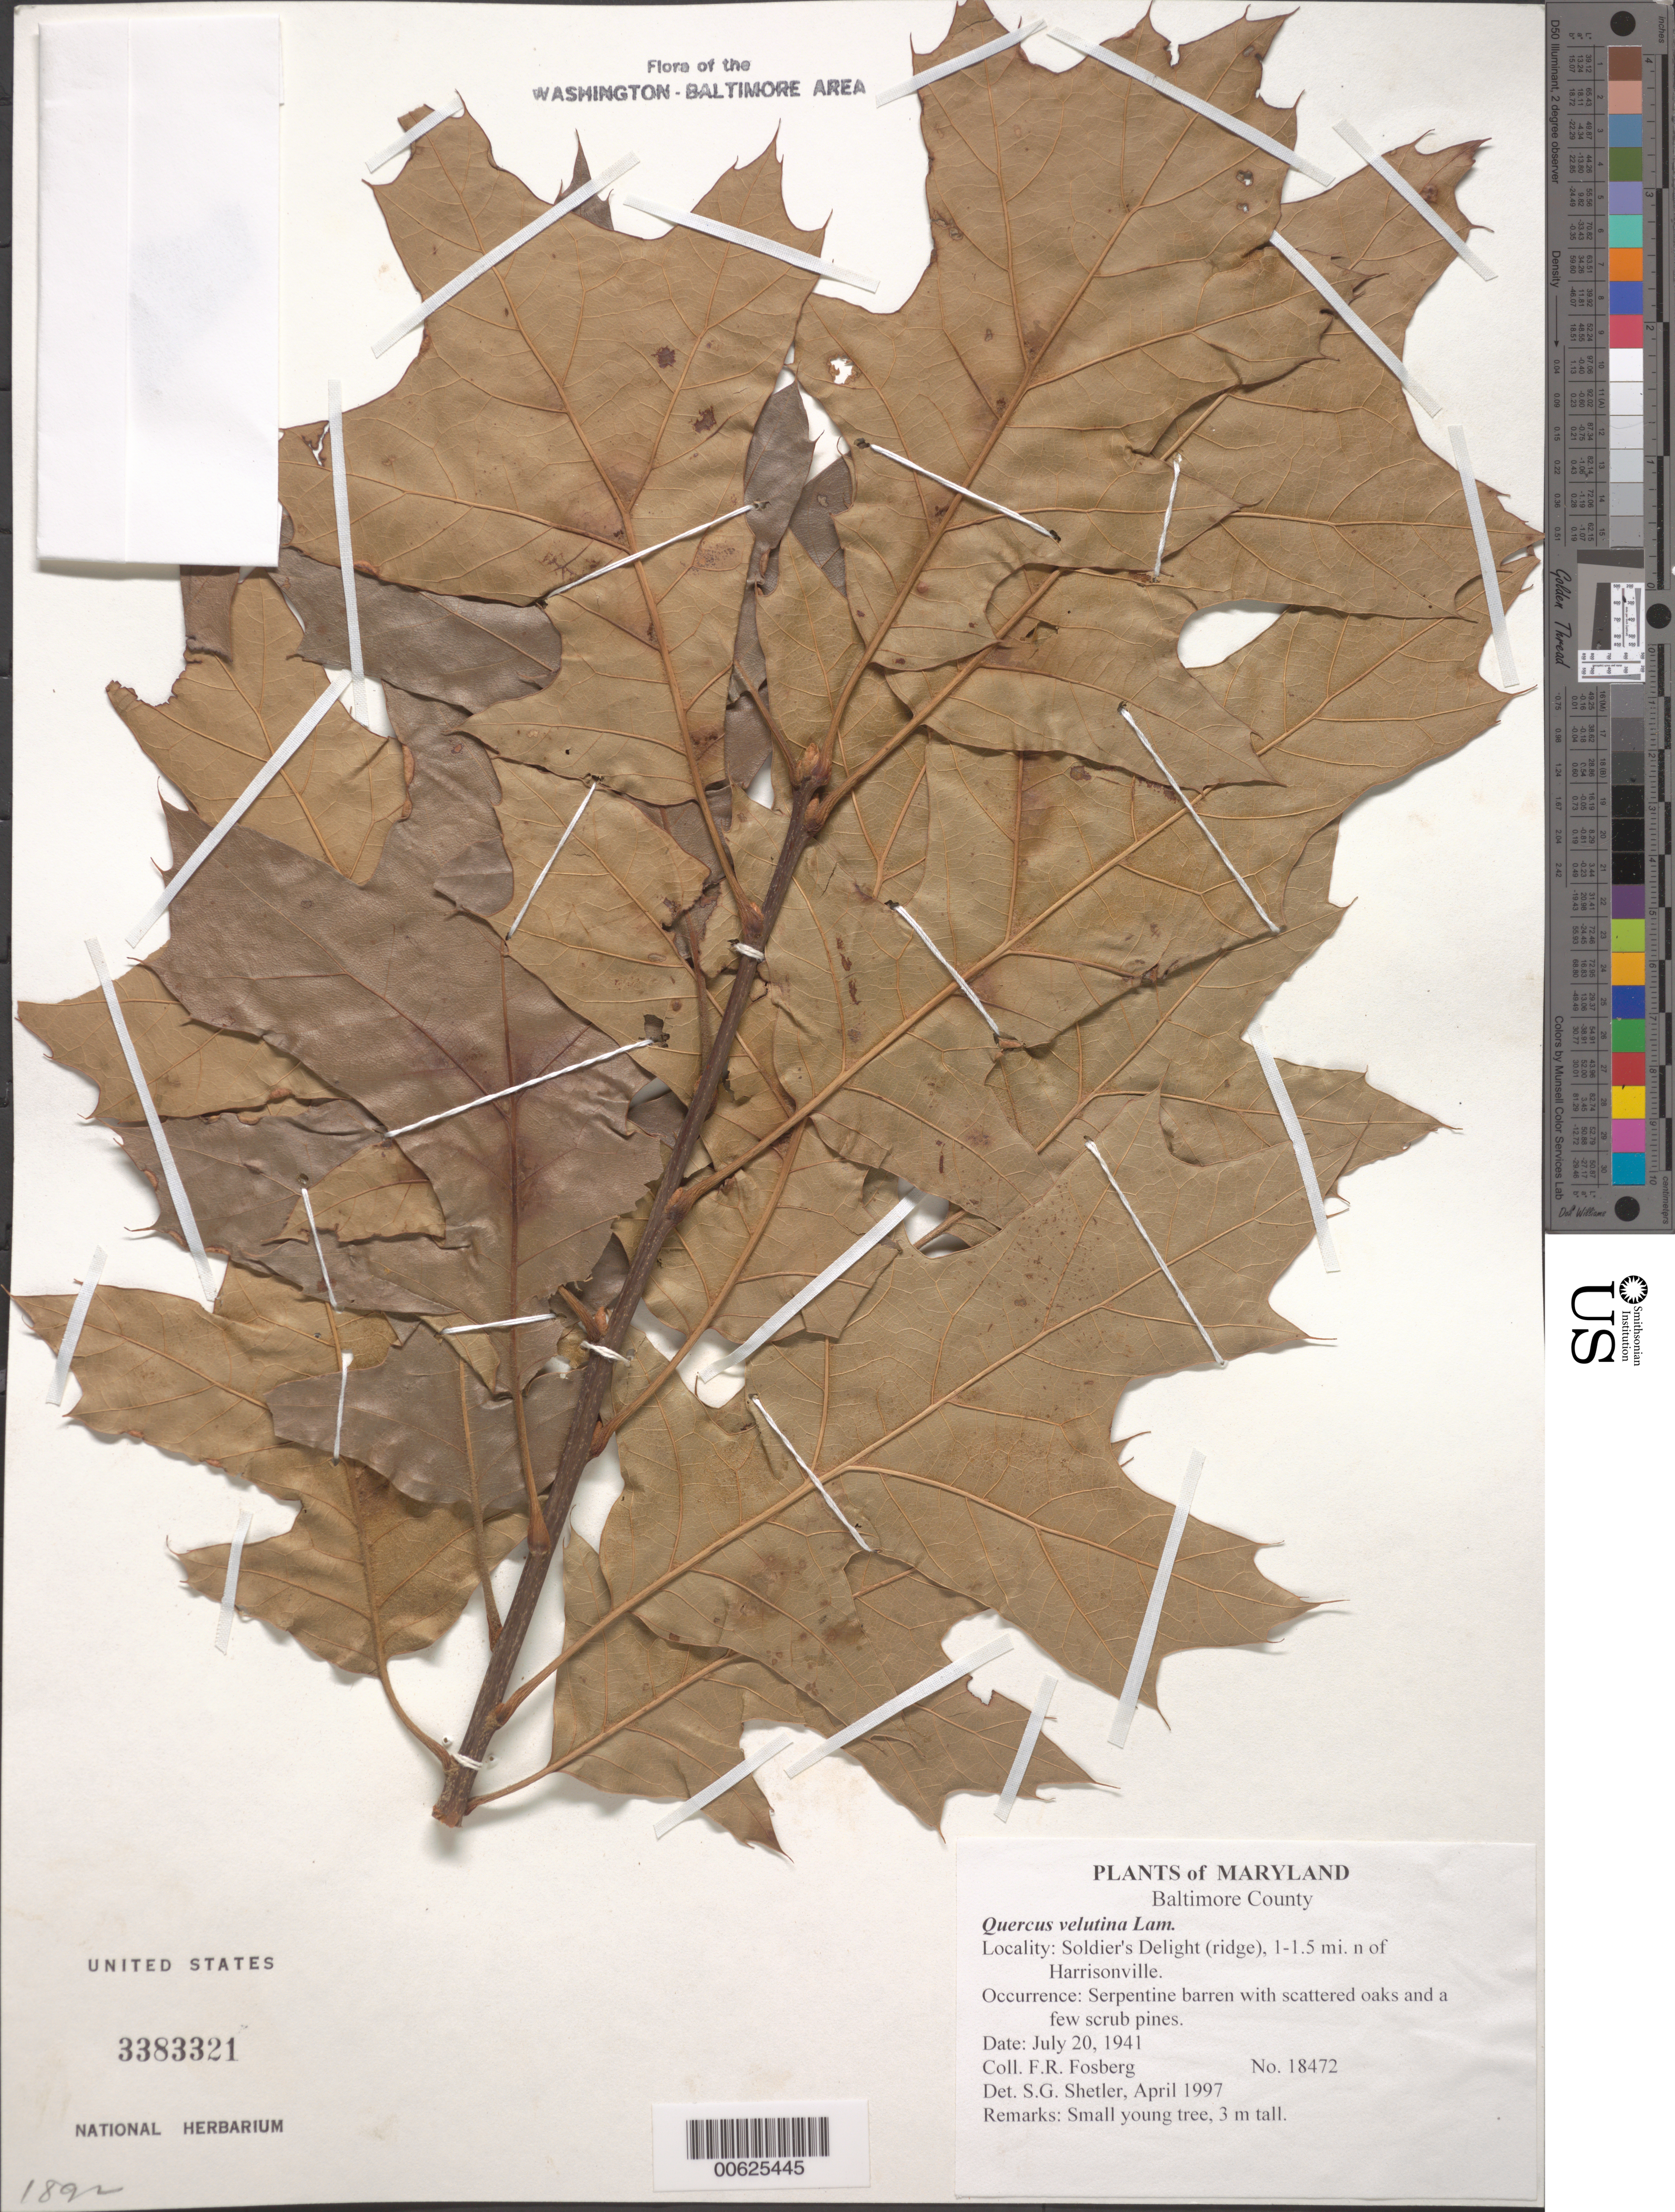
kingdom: Plantae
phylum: Tracheophyta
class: Magnoliopsida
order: Fagales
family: Fagaceae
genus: Quercus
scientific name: Quercus velutina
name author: Lam.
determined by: Shetler, Stanwyn G., (US), NMNH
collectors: F. R. Fosberg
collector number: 18472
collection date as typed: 20 Jul 1941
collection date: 1941-07-20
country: United States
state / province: Maryland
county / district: Baltimore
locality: Soldier's Delight (ridge), 1-1.5 mi. n of Harrisonville.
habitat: Serpentine barren with scattered oaks and a few scrub pines.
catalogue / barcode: US 3383321